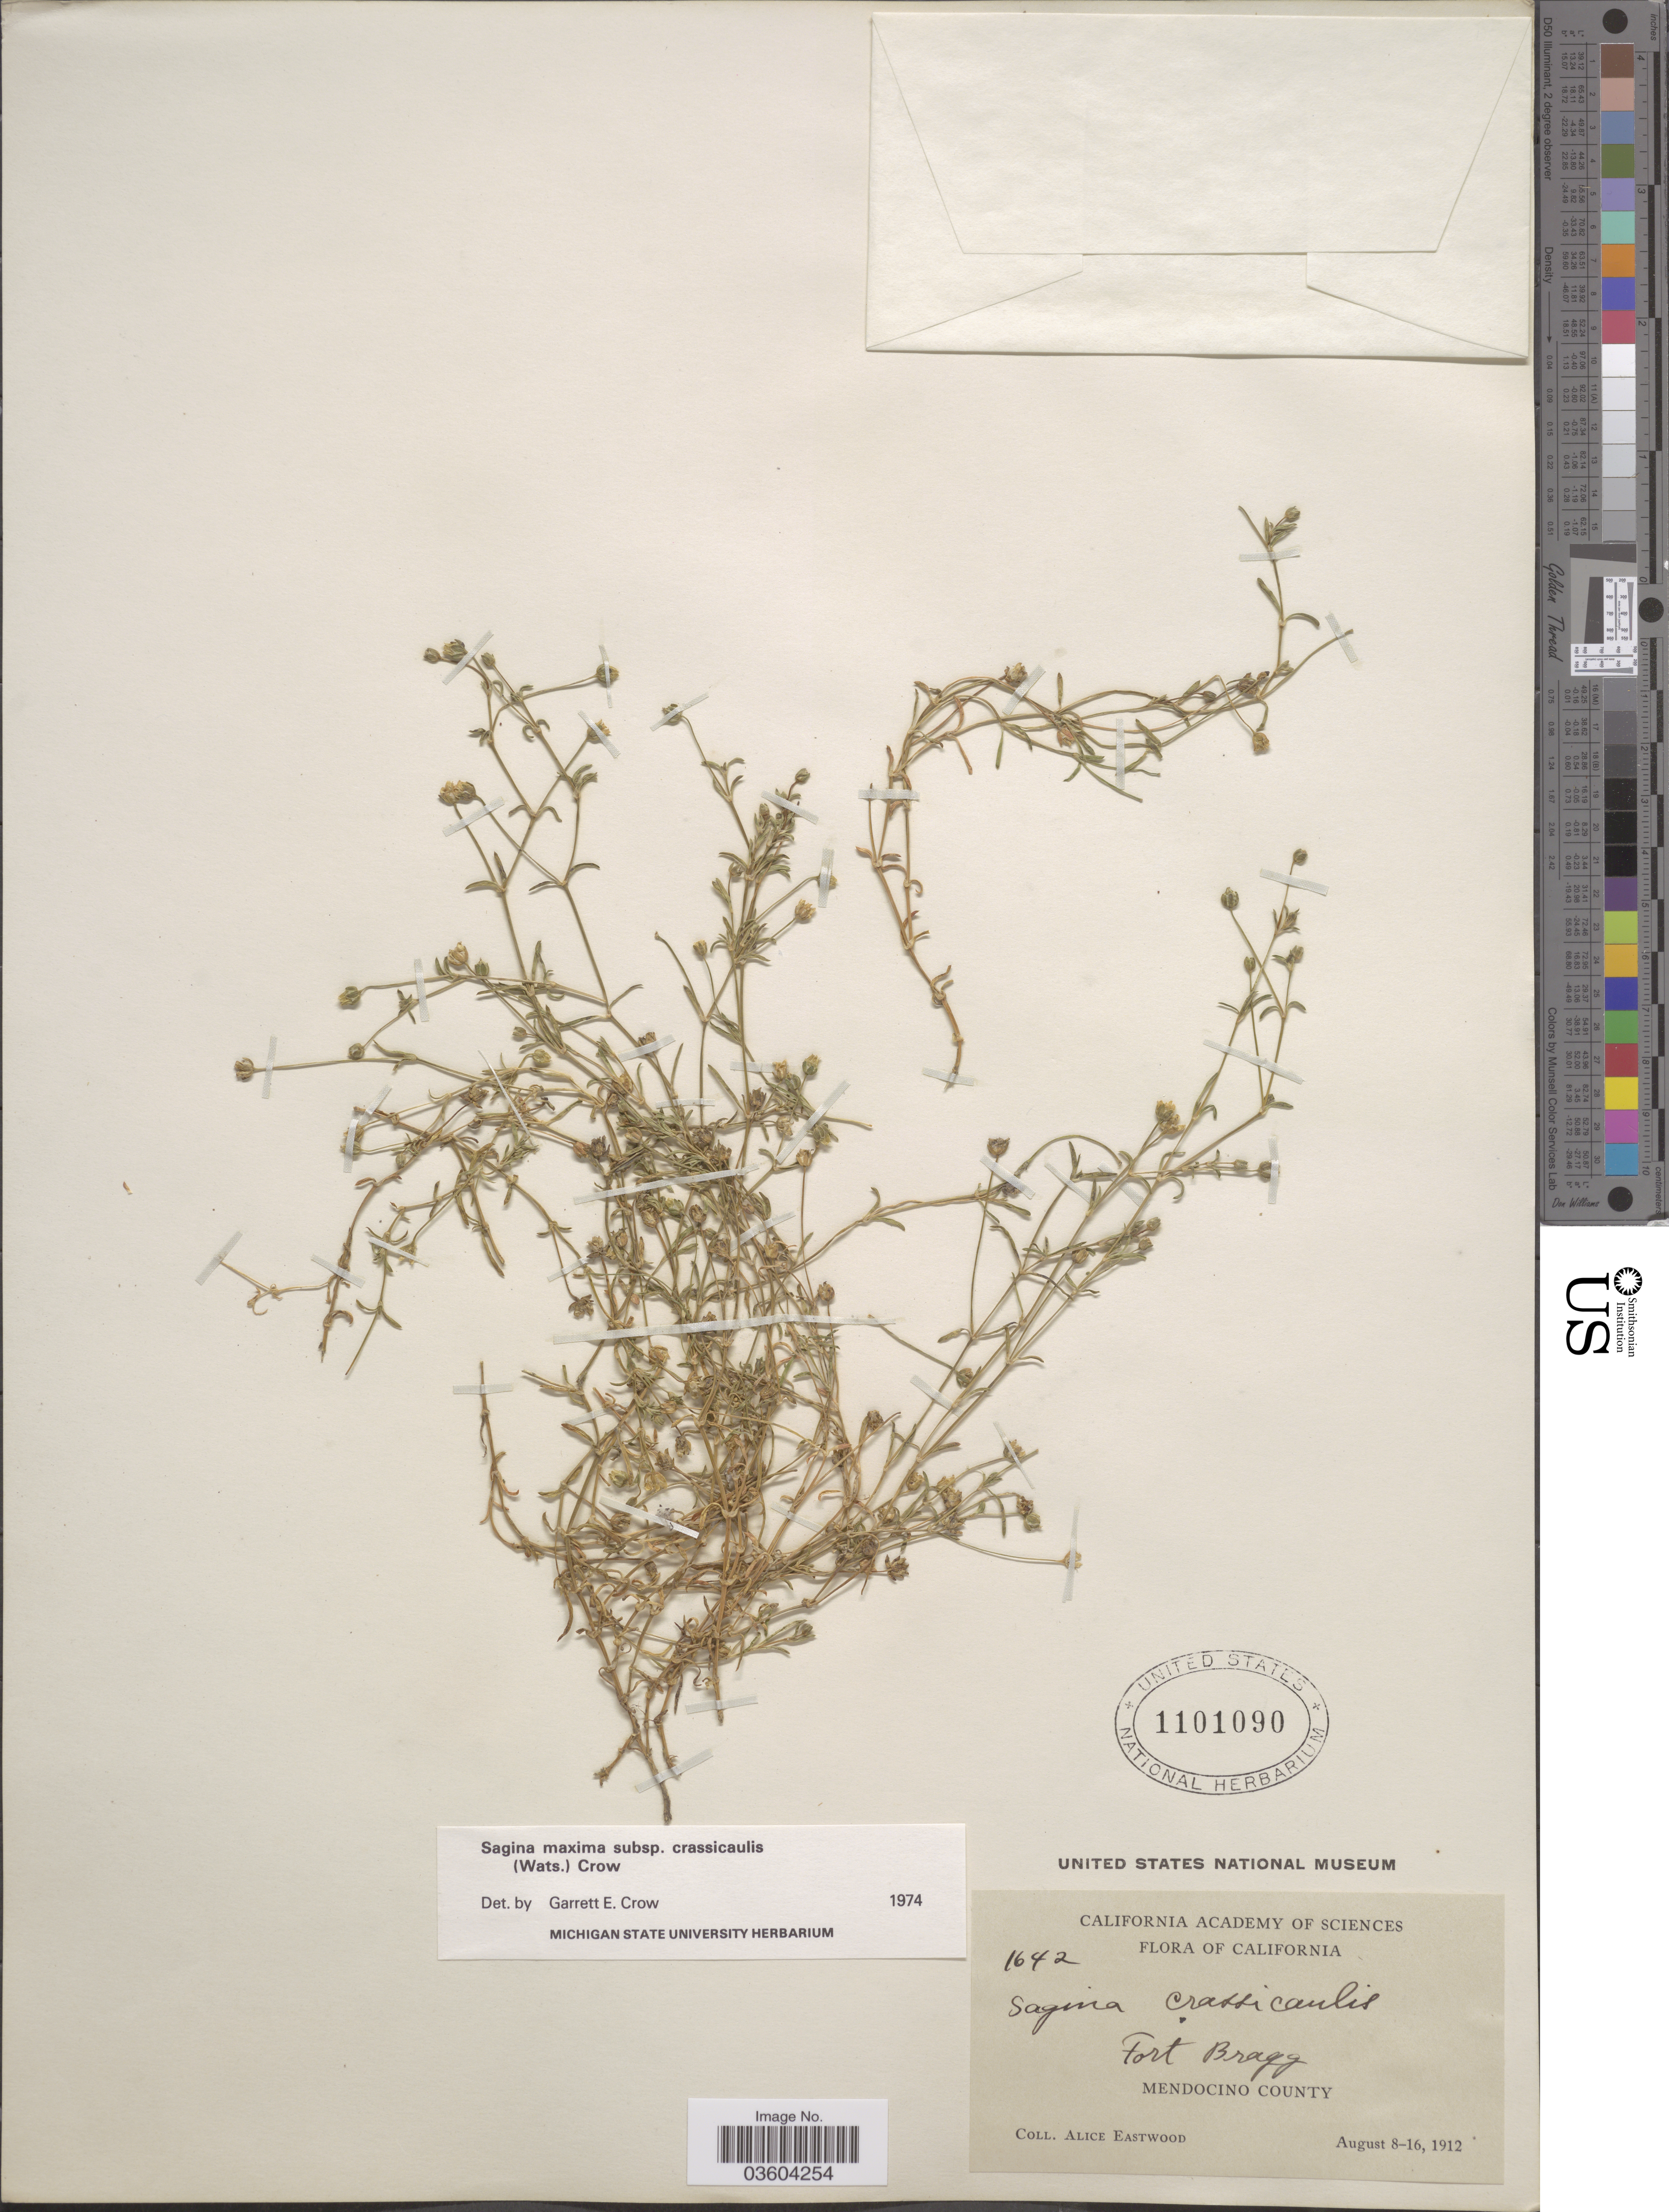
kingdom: Plantae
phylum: Tracheophyta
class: Magnoliopsida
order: Caryophyllales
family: Caryophyllaceae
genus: Sagina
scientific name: Sagina maxima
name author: A. Gray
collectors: A. Eastwood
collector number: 1642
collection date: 1912-08-08/1912-08-16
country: United States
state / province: California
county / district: Mendocino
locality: Fort Bragg. Mendocino County.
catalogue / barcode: US 1101090